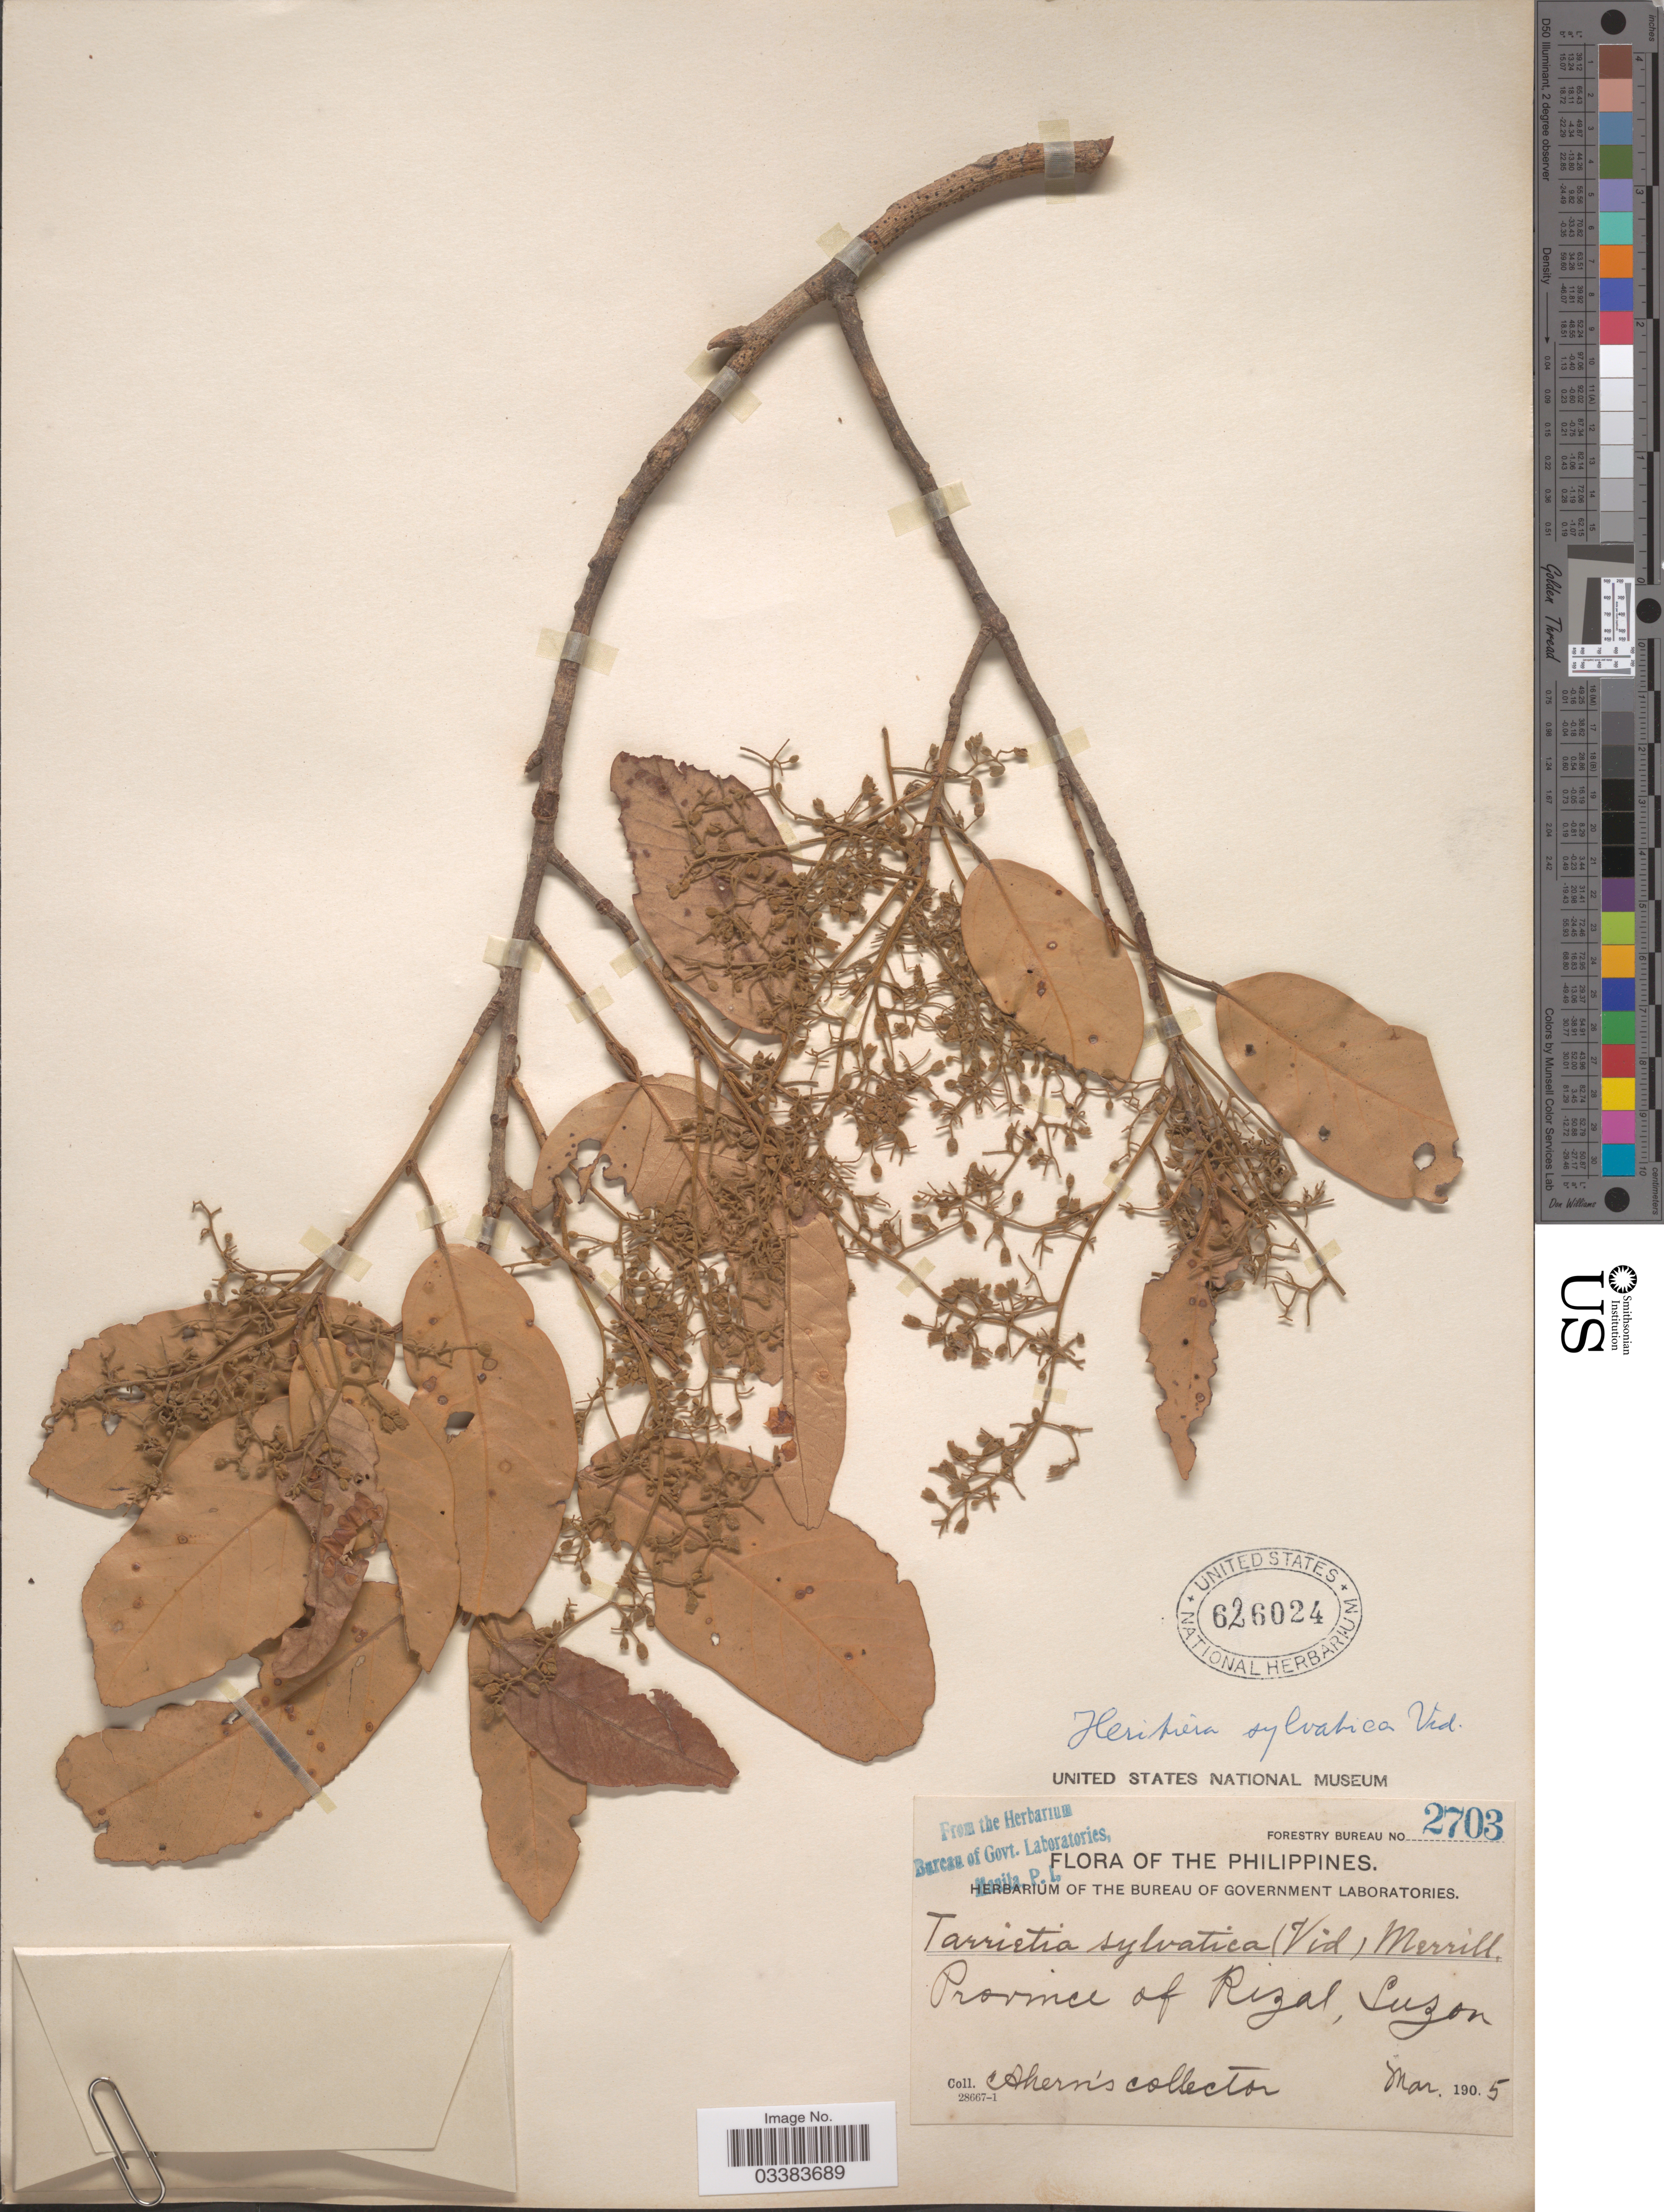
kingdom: Plantae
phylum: Tracheophyta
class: Magnoliopsida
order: Malvales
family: Malvaceae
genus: Heritiera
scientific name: Heritiera sylvatica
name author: S. Vidal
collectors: Ahern's Collectors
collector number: Forestry Bureau 2703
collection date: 1905-03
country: Philippines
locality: Province of Rizal, Luzon.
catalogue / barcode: US 626024